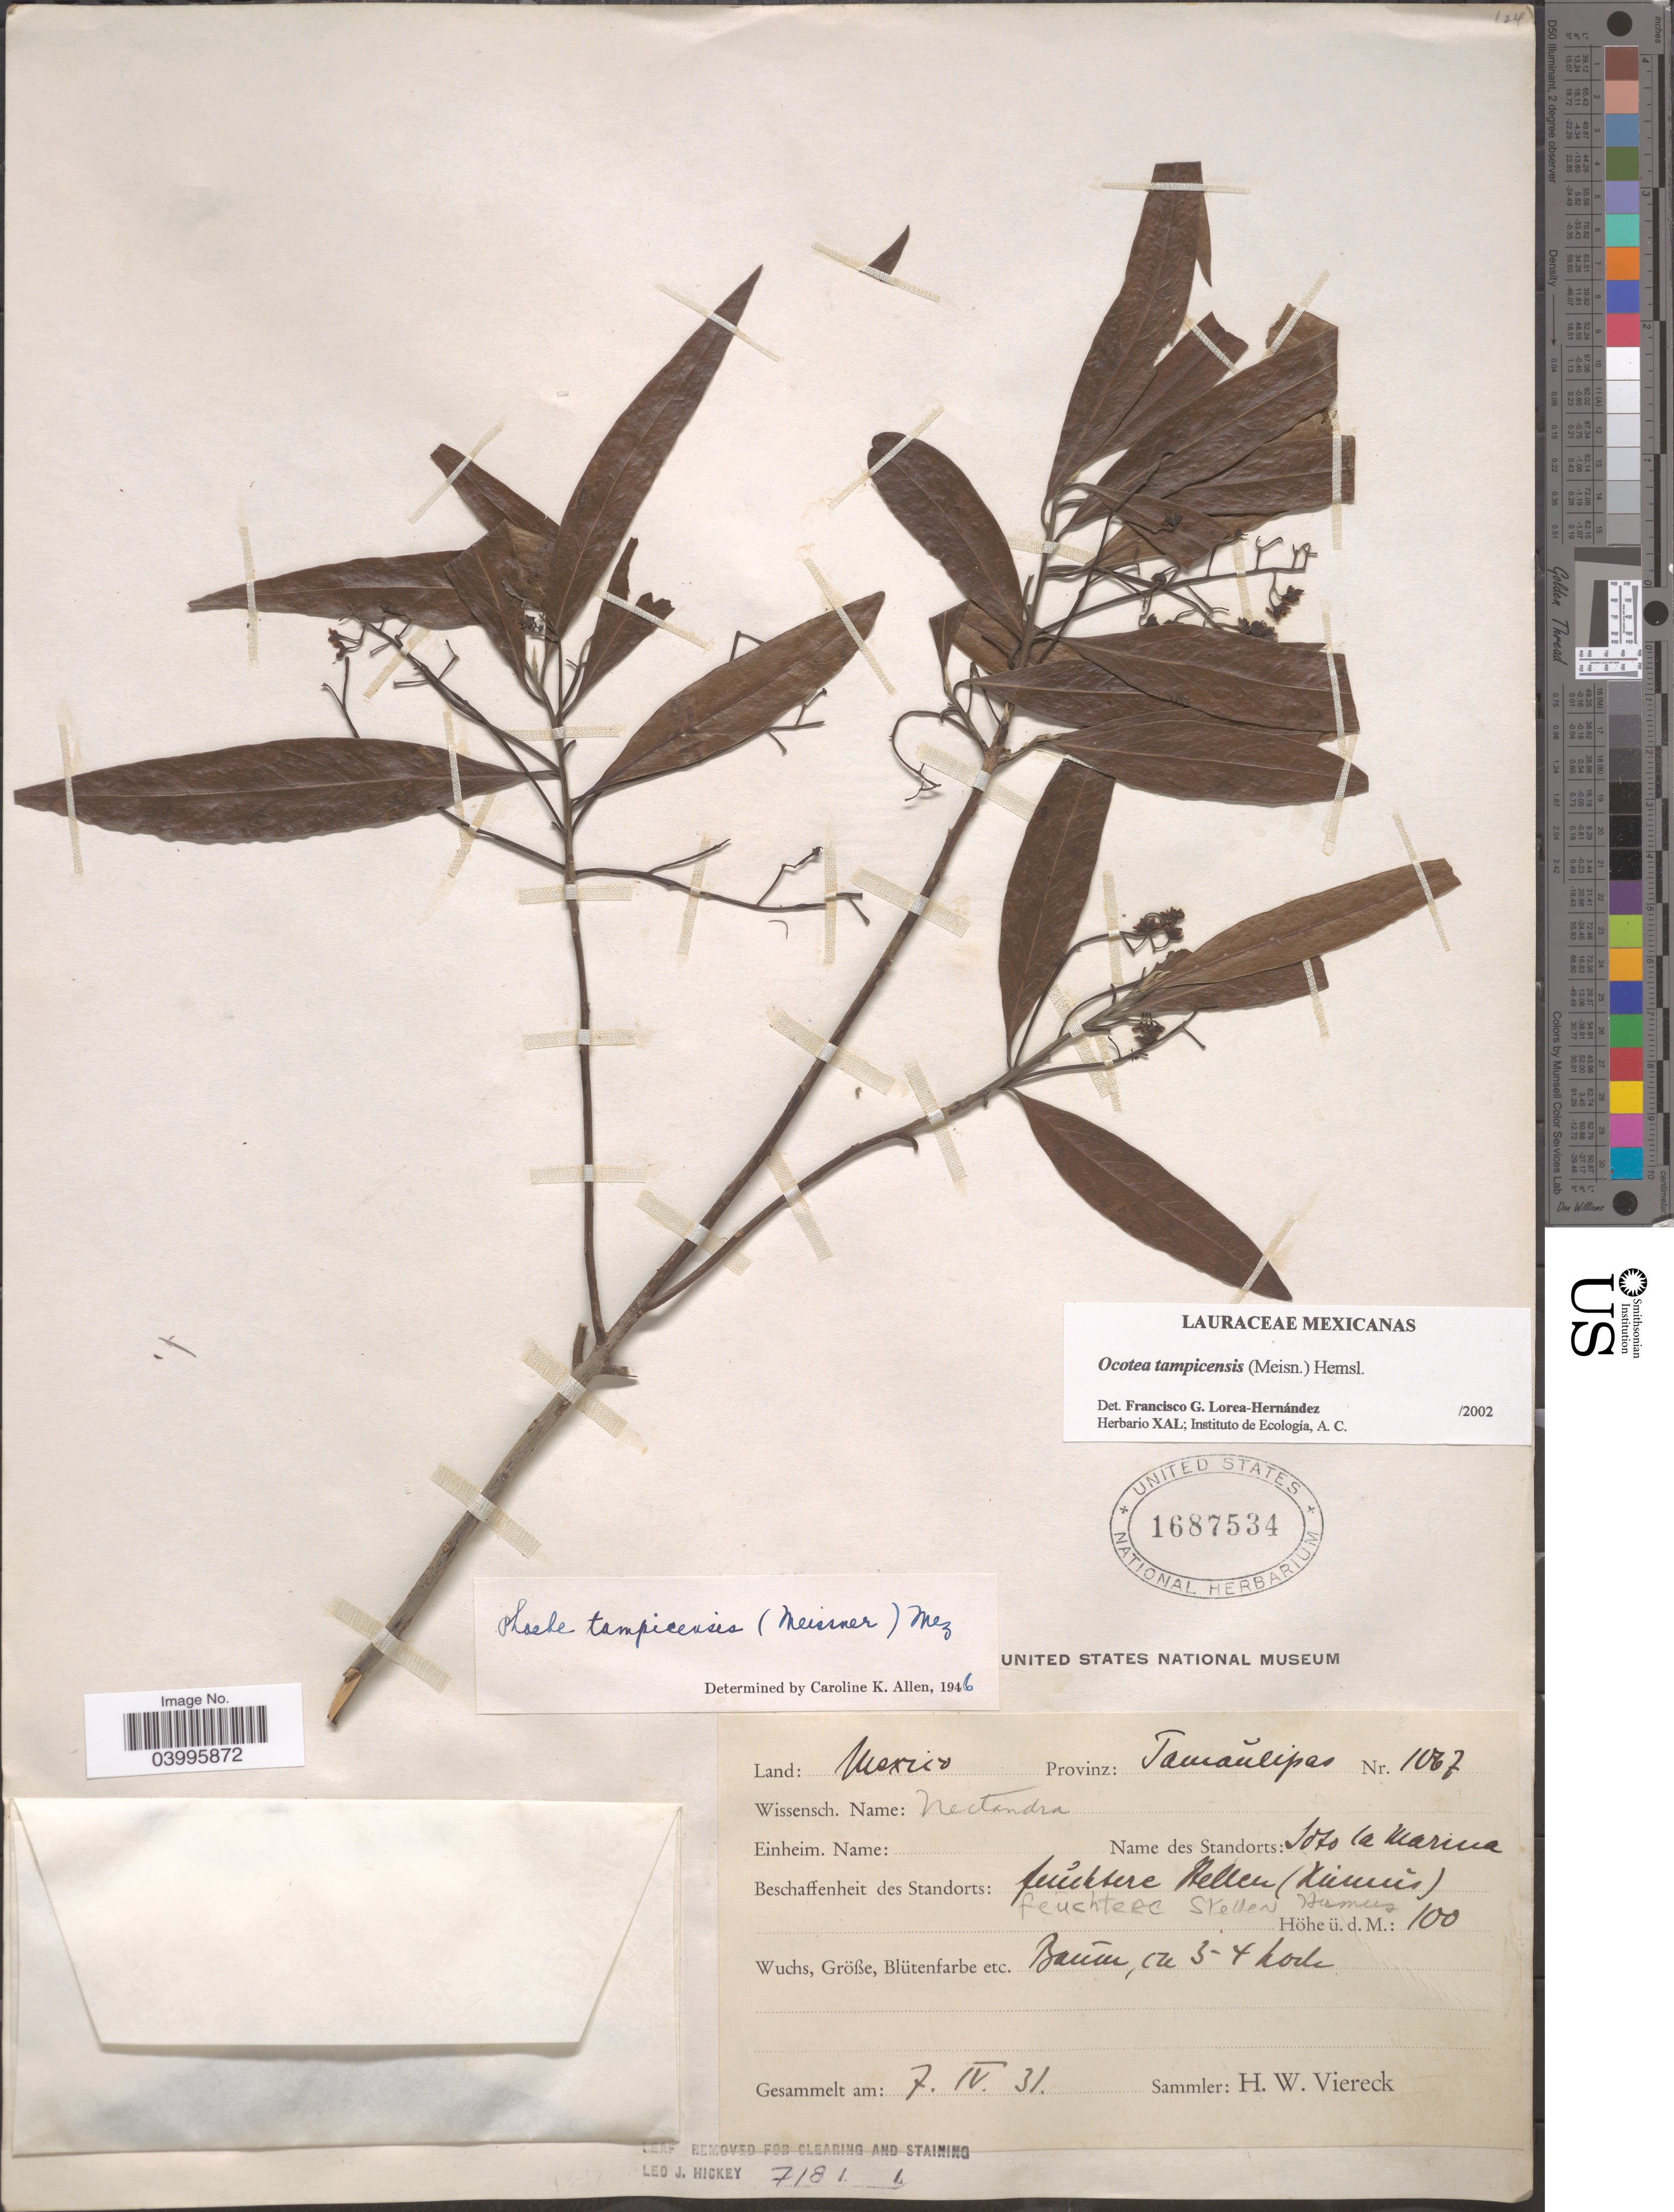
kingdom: Plantae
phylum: Tracheophyta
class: Magnoliopsida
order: Laurales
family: Lauraceae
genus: Ocotea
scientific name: Ocotea tampicensis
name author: (Meisn.) Hemsl.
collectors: H. W. Viereck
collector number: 1067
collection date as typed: Transcribed d/m/y: 7/4/31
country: Mexico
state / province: Tamaulipas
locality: Soto la Marina. Feuchten Stellen Humus.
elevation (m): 100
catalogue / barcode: US 1687534